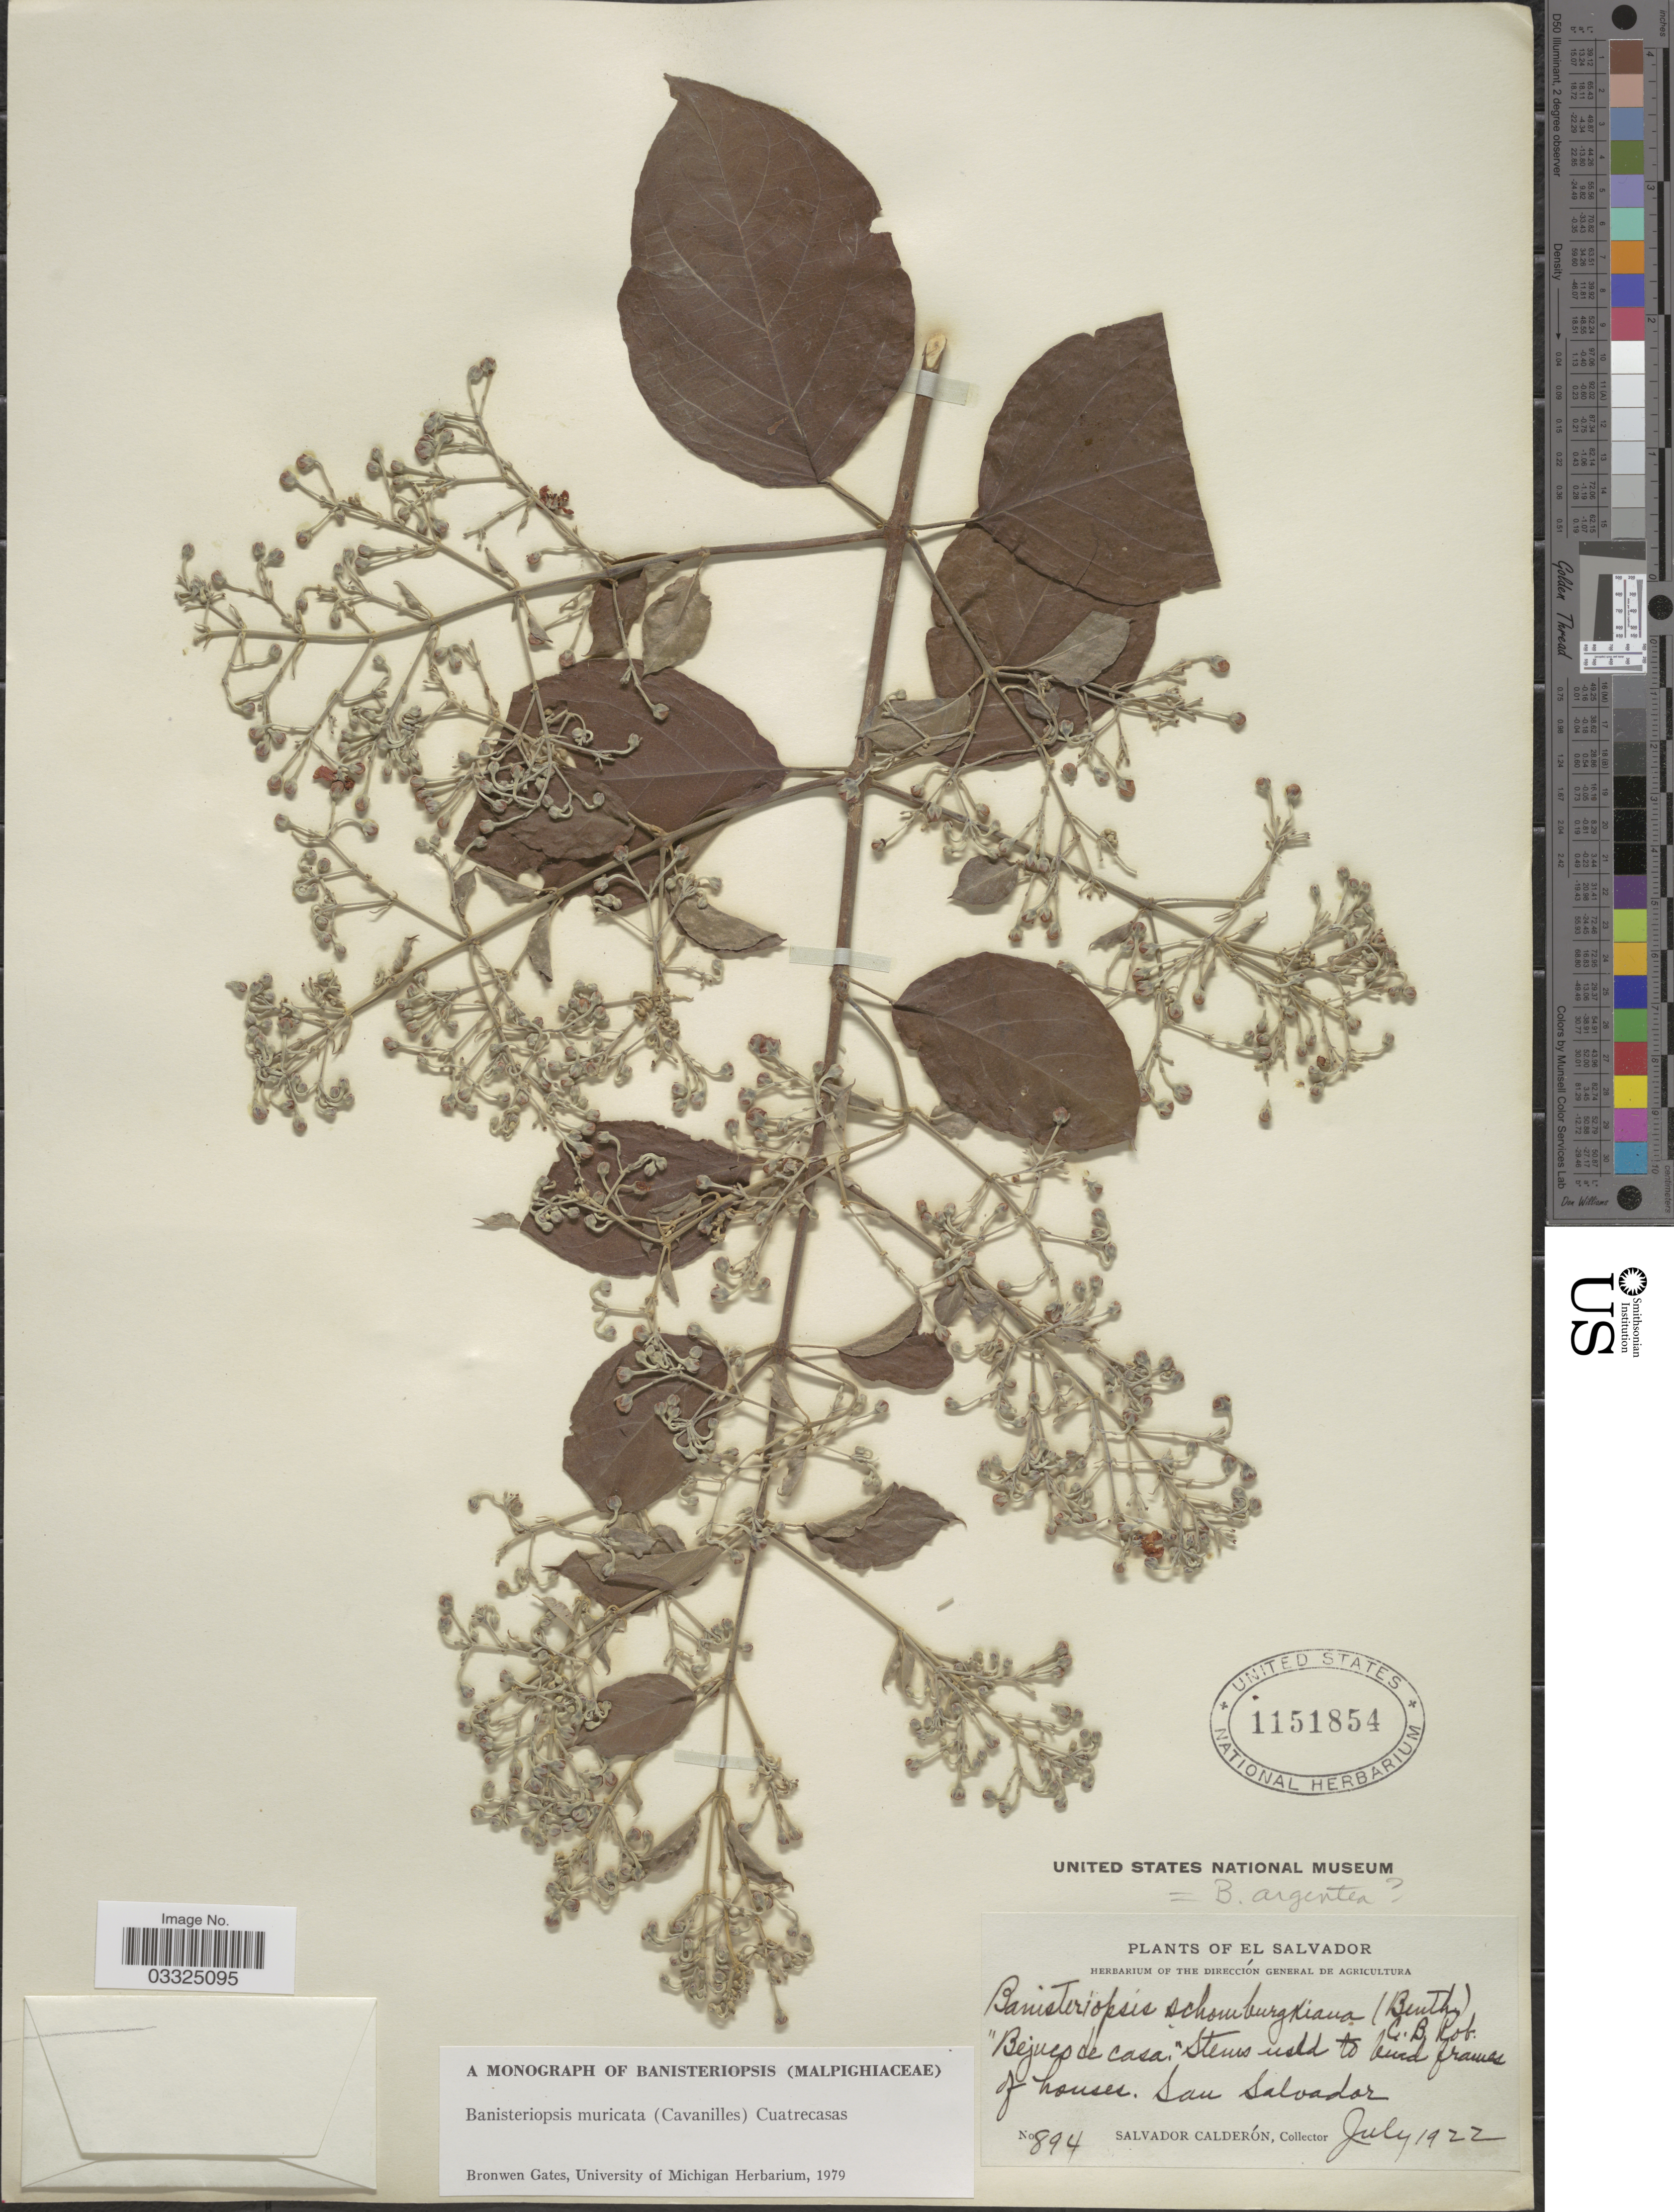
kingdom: Plantae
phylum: Tracheophyta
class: Magnoliopsida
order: Malpighiales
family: Malpighiaceae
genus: Banisteriopsis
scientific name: Banisteriopsis muricata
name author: (Cav.) Cuatrec.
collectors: S. Calderón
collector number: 894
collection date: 1922-07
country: El Salvador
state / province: San Salvador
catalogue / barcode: US 1151854